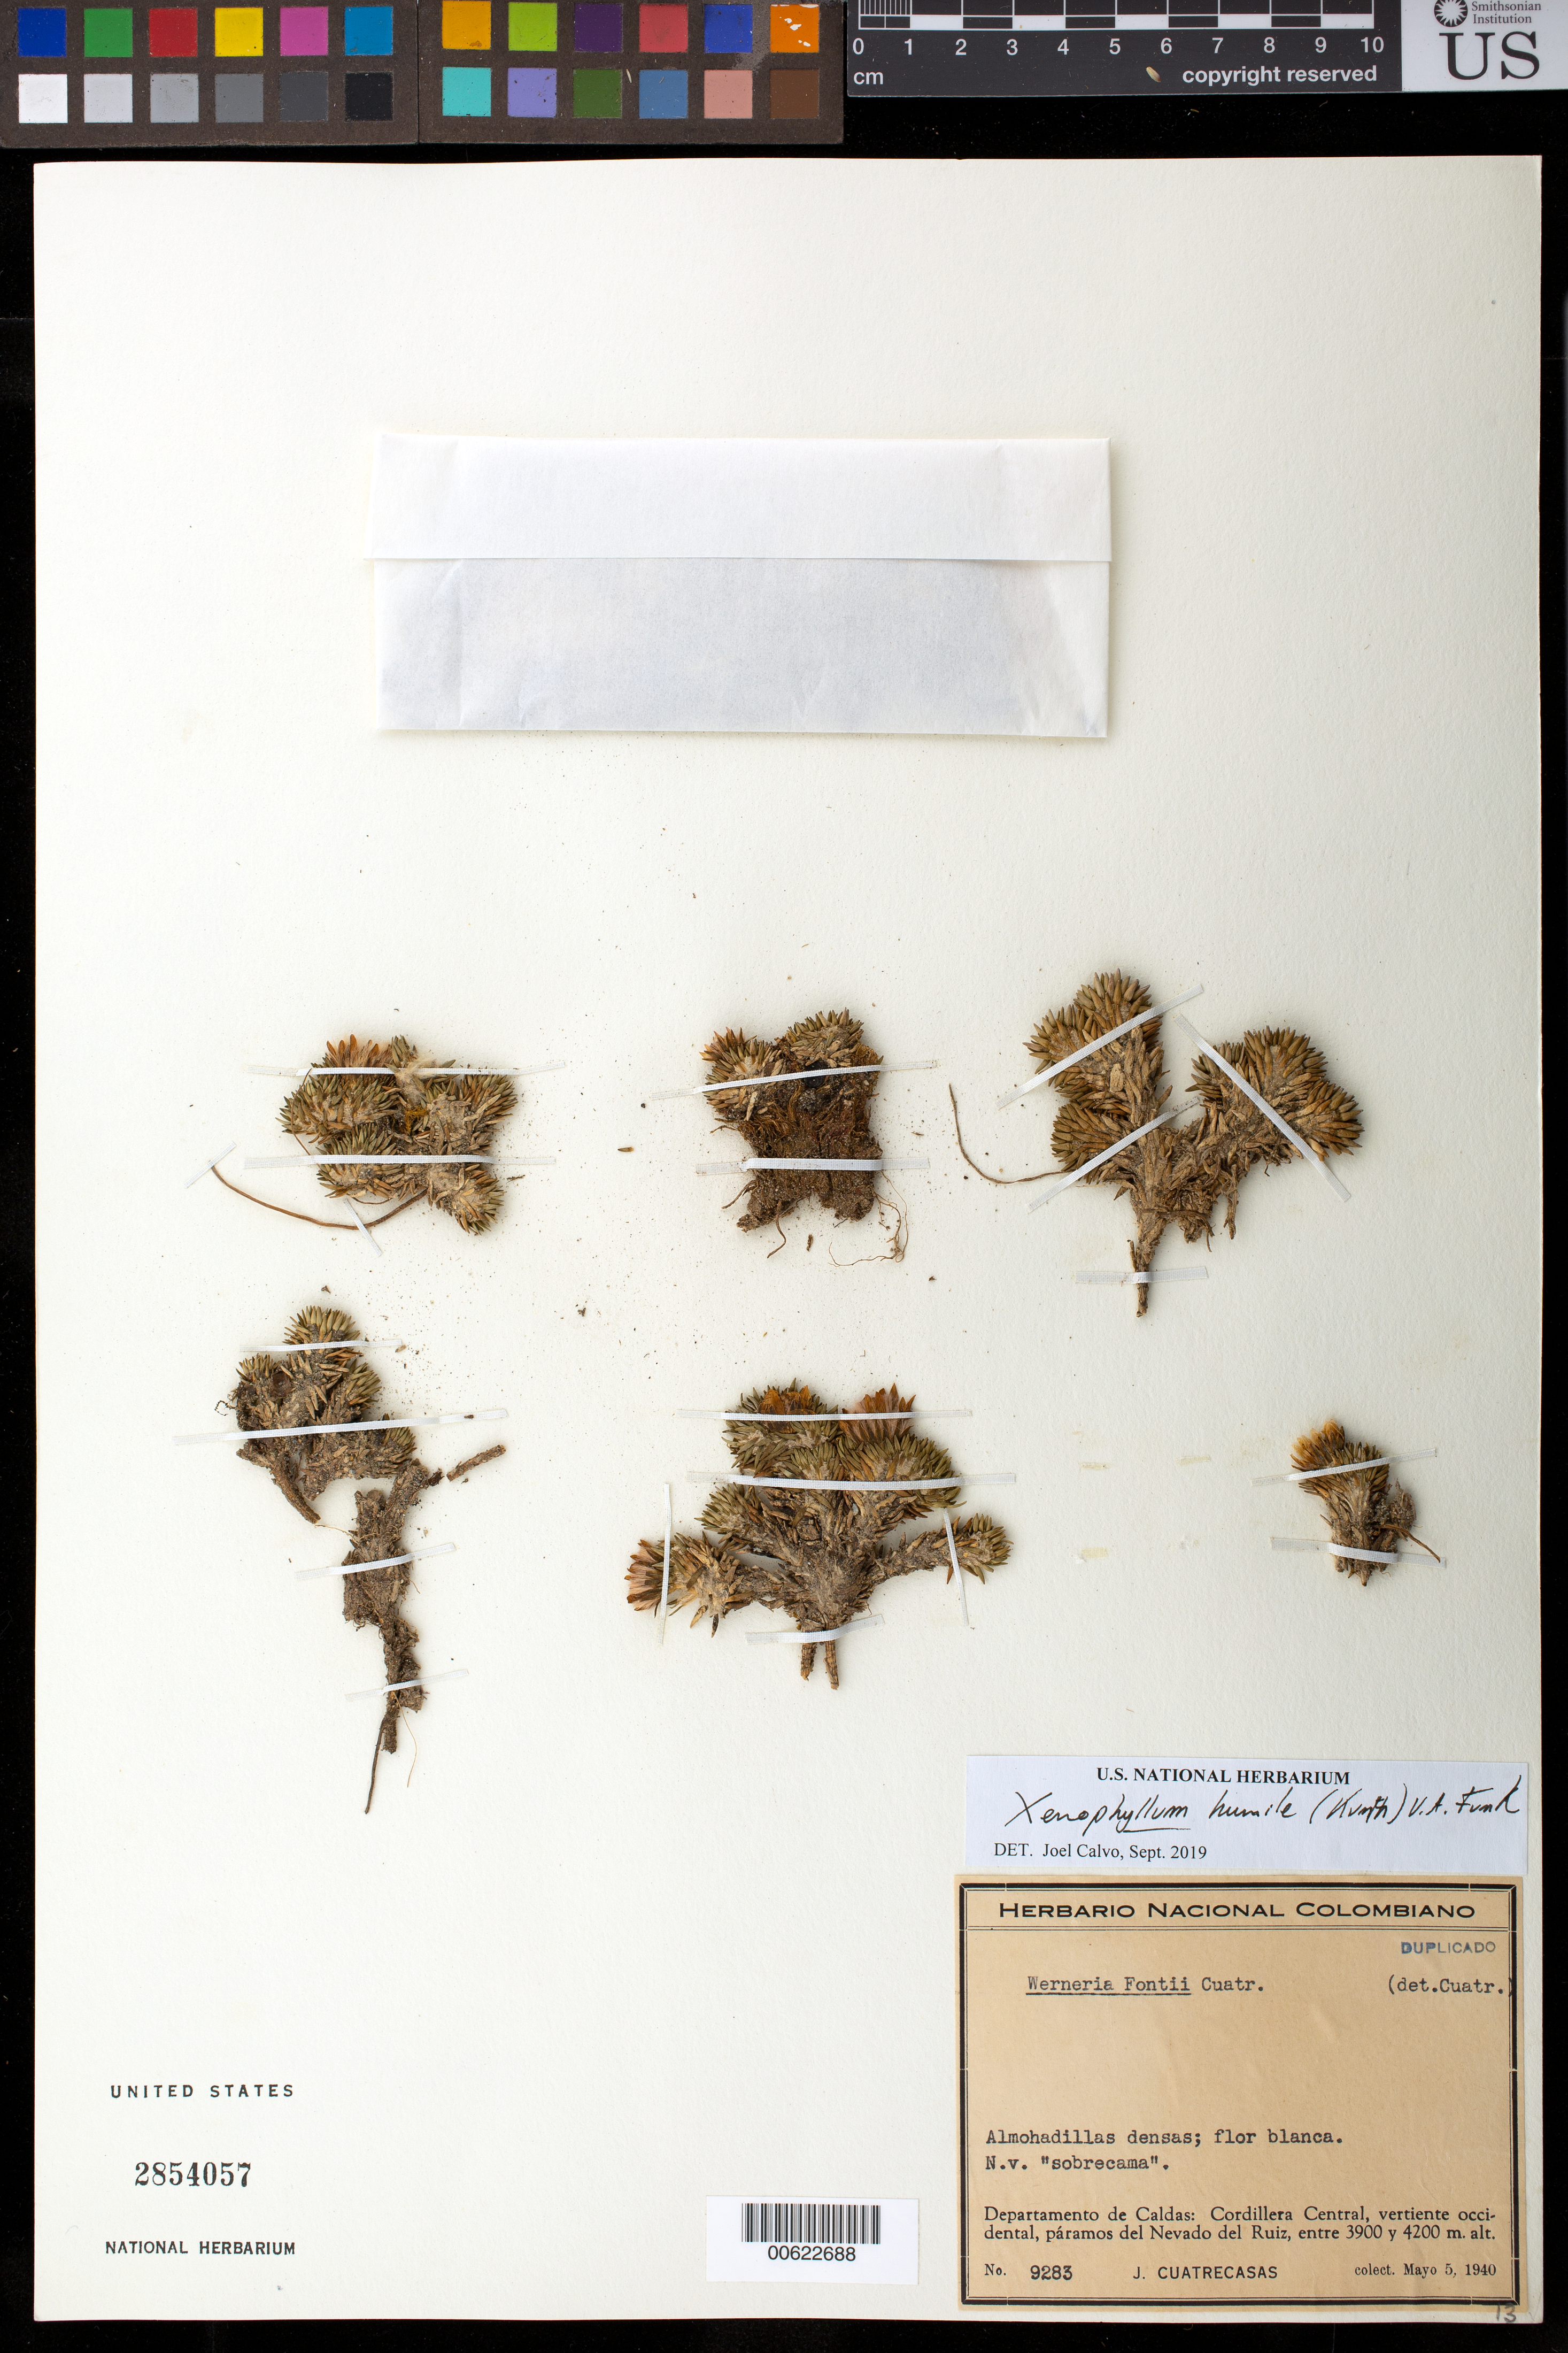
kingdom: Plantae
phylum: Tracheophyta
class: Magnoliopsida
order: Asterales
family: Asteraceae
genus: Xenophyllum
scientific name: Xenophyllum humile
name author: (Kunth) V.A. Funk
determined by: Calvo, Joel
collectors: J. Cuatrecasas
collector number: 9283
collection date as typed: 5-May-40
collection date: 1940-05-05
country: Colombia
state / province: Caldas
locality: Cordillera Central, vertiente occidental, páramos del Nevado del Ruiz.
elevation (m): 3900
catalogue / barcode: US 2854057